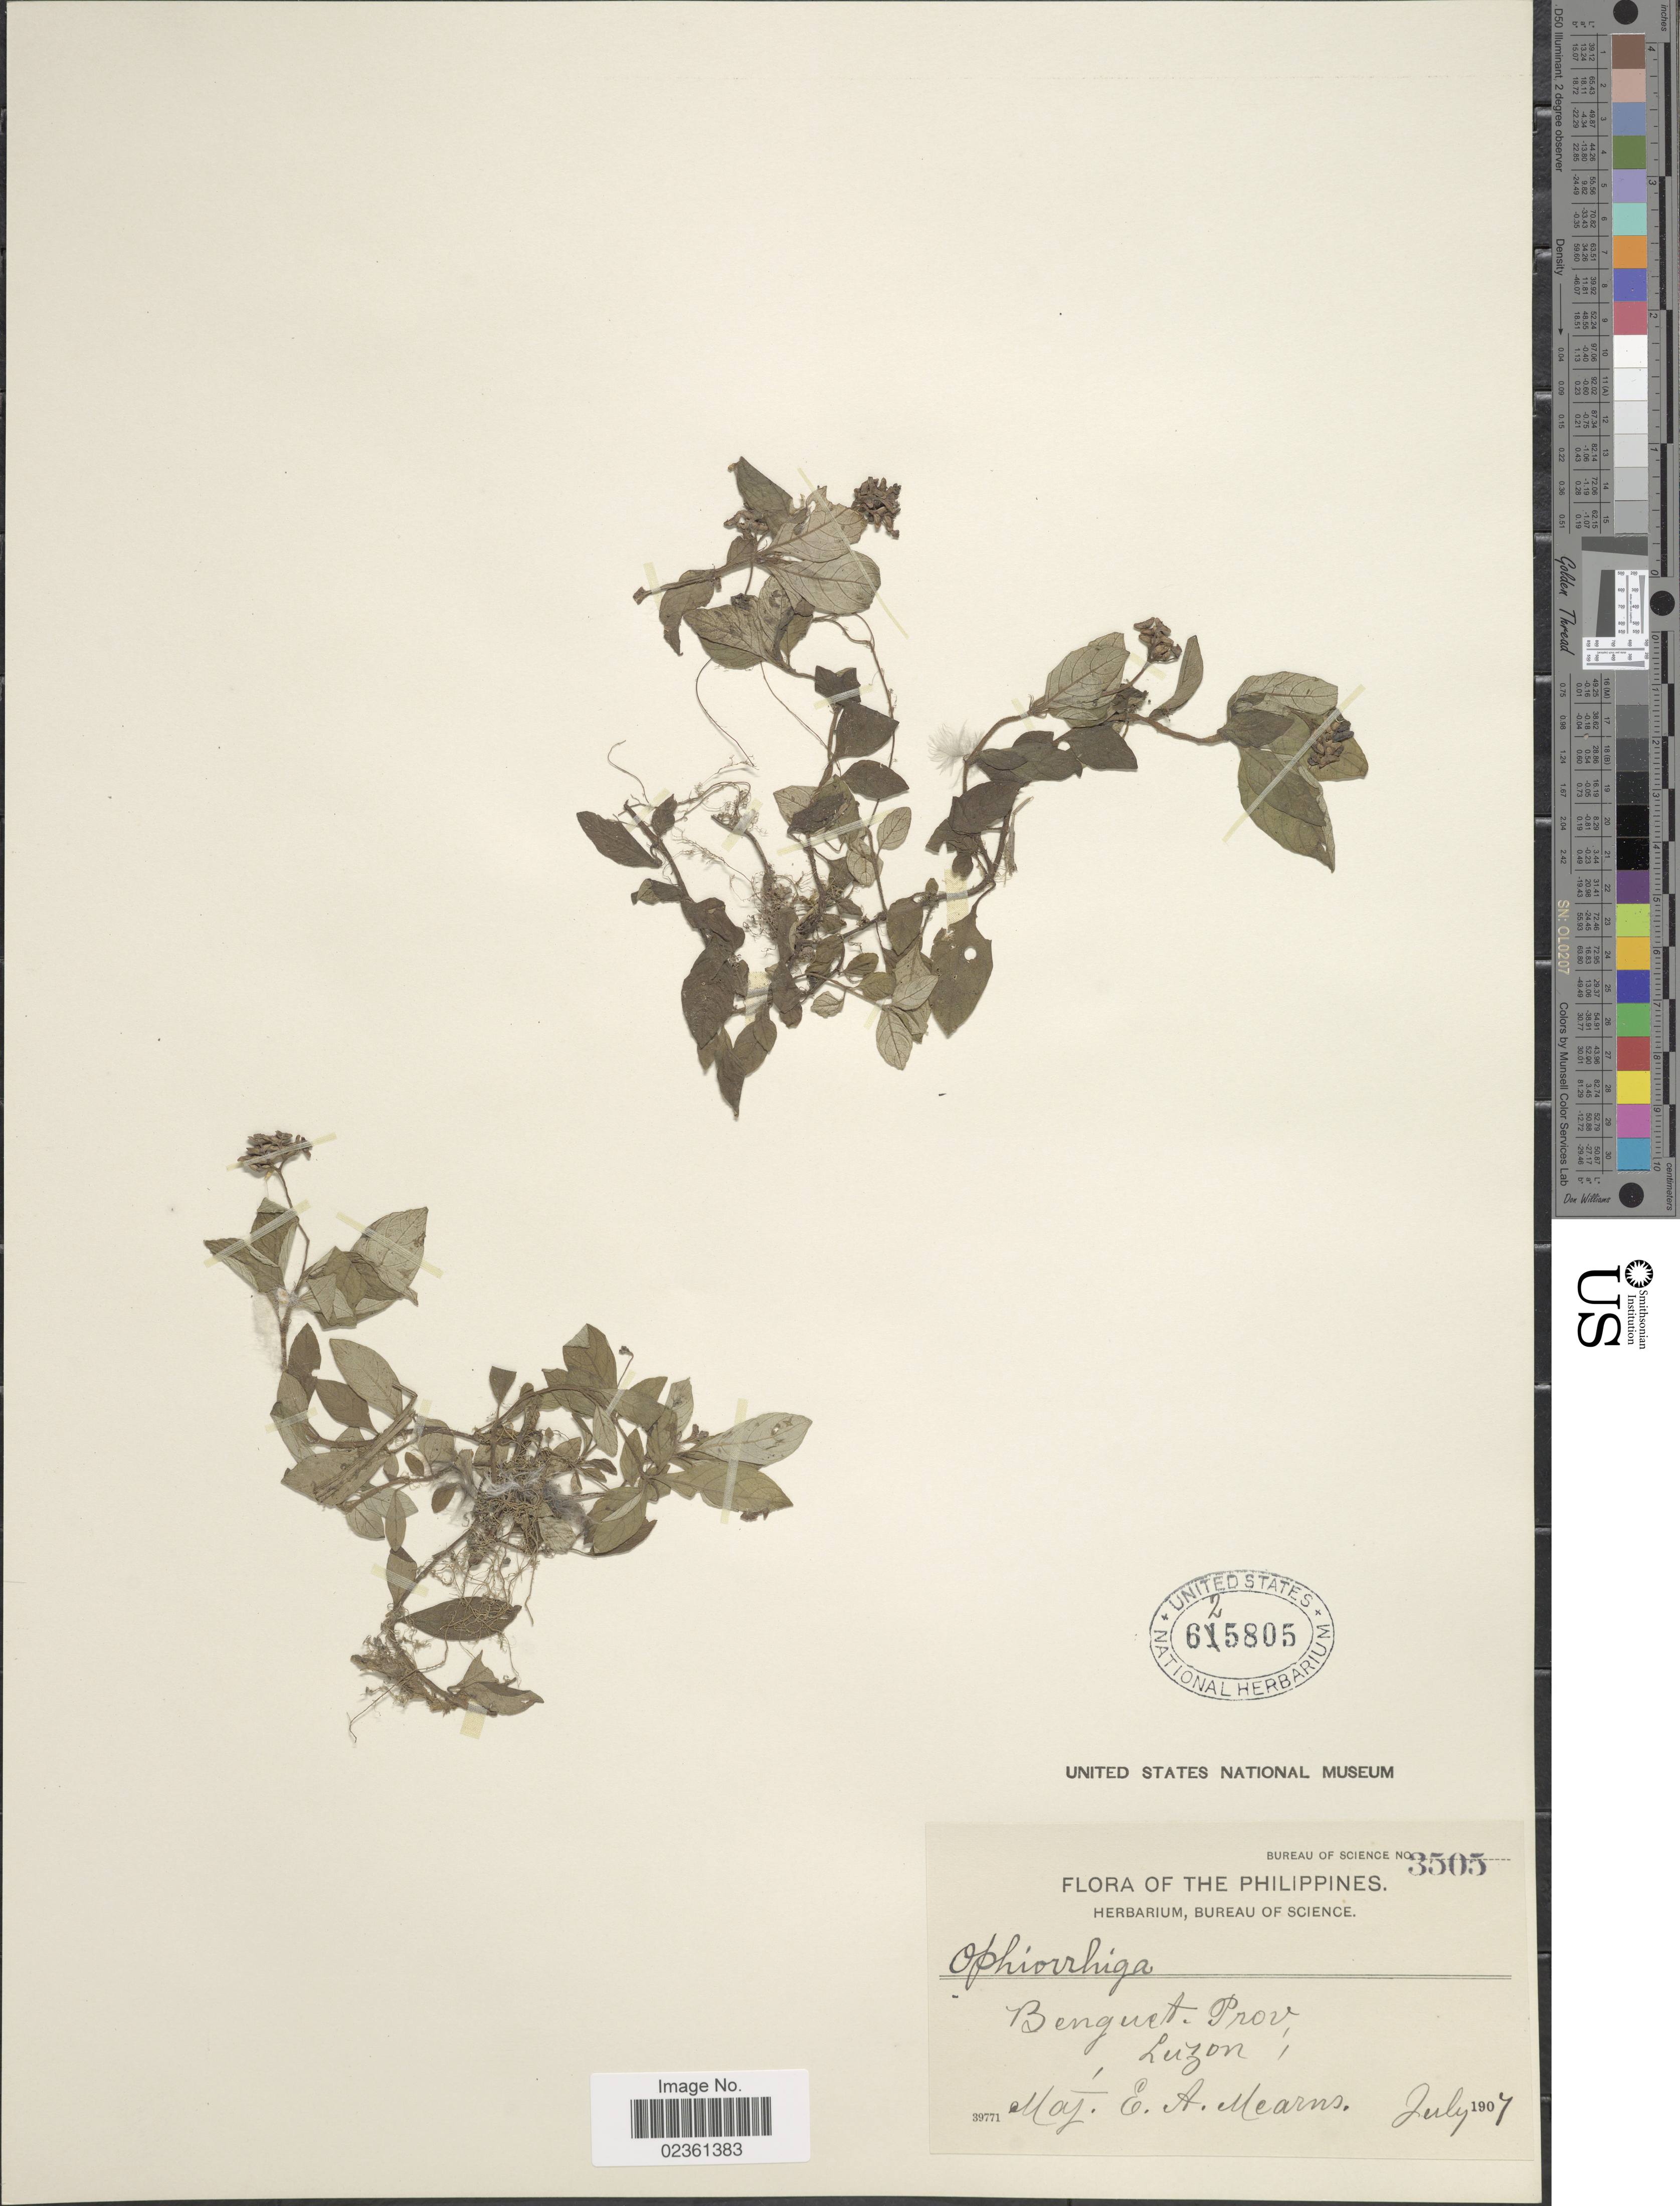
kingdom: Plantae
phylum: Tracheophyta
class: Magnoliopsida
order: Gentianales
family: Rubiaceae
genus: Ophiorrhiza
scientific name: Ophiorrhiza oblongifolia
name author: DC.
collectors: E. A. Mearns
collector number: Bureau of Science 3505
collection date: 1907-07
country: Philippines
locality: Benguet Prov., Luzon.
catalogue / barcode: US 625805